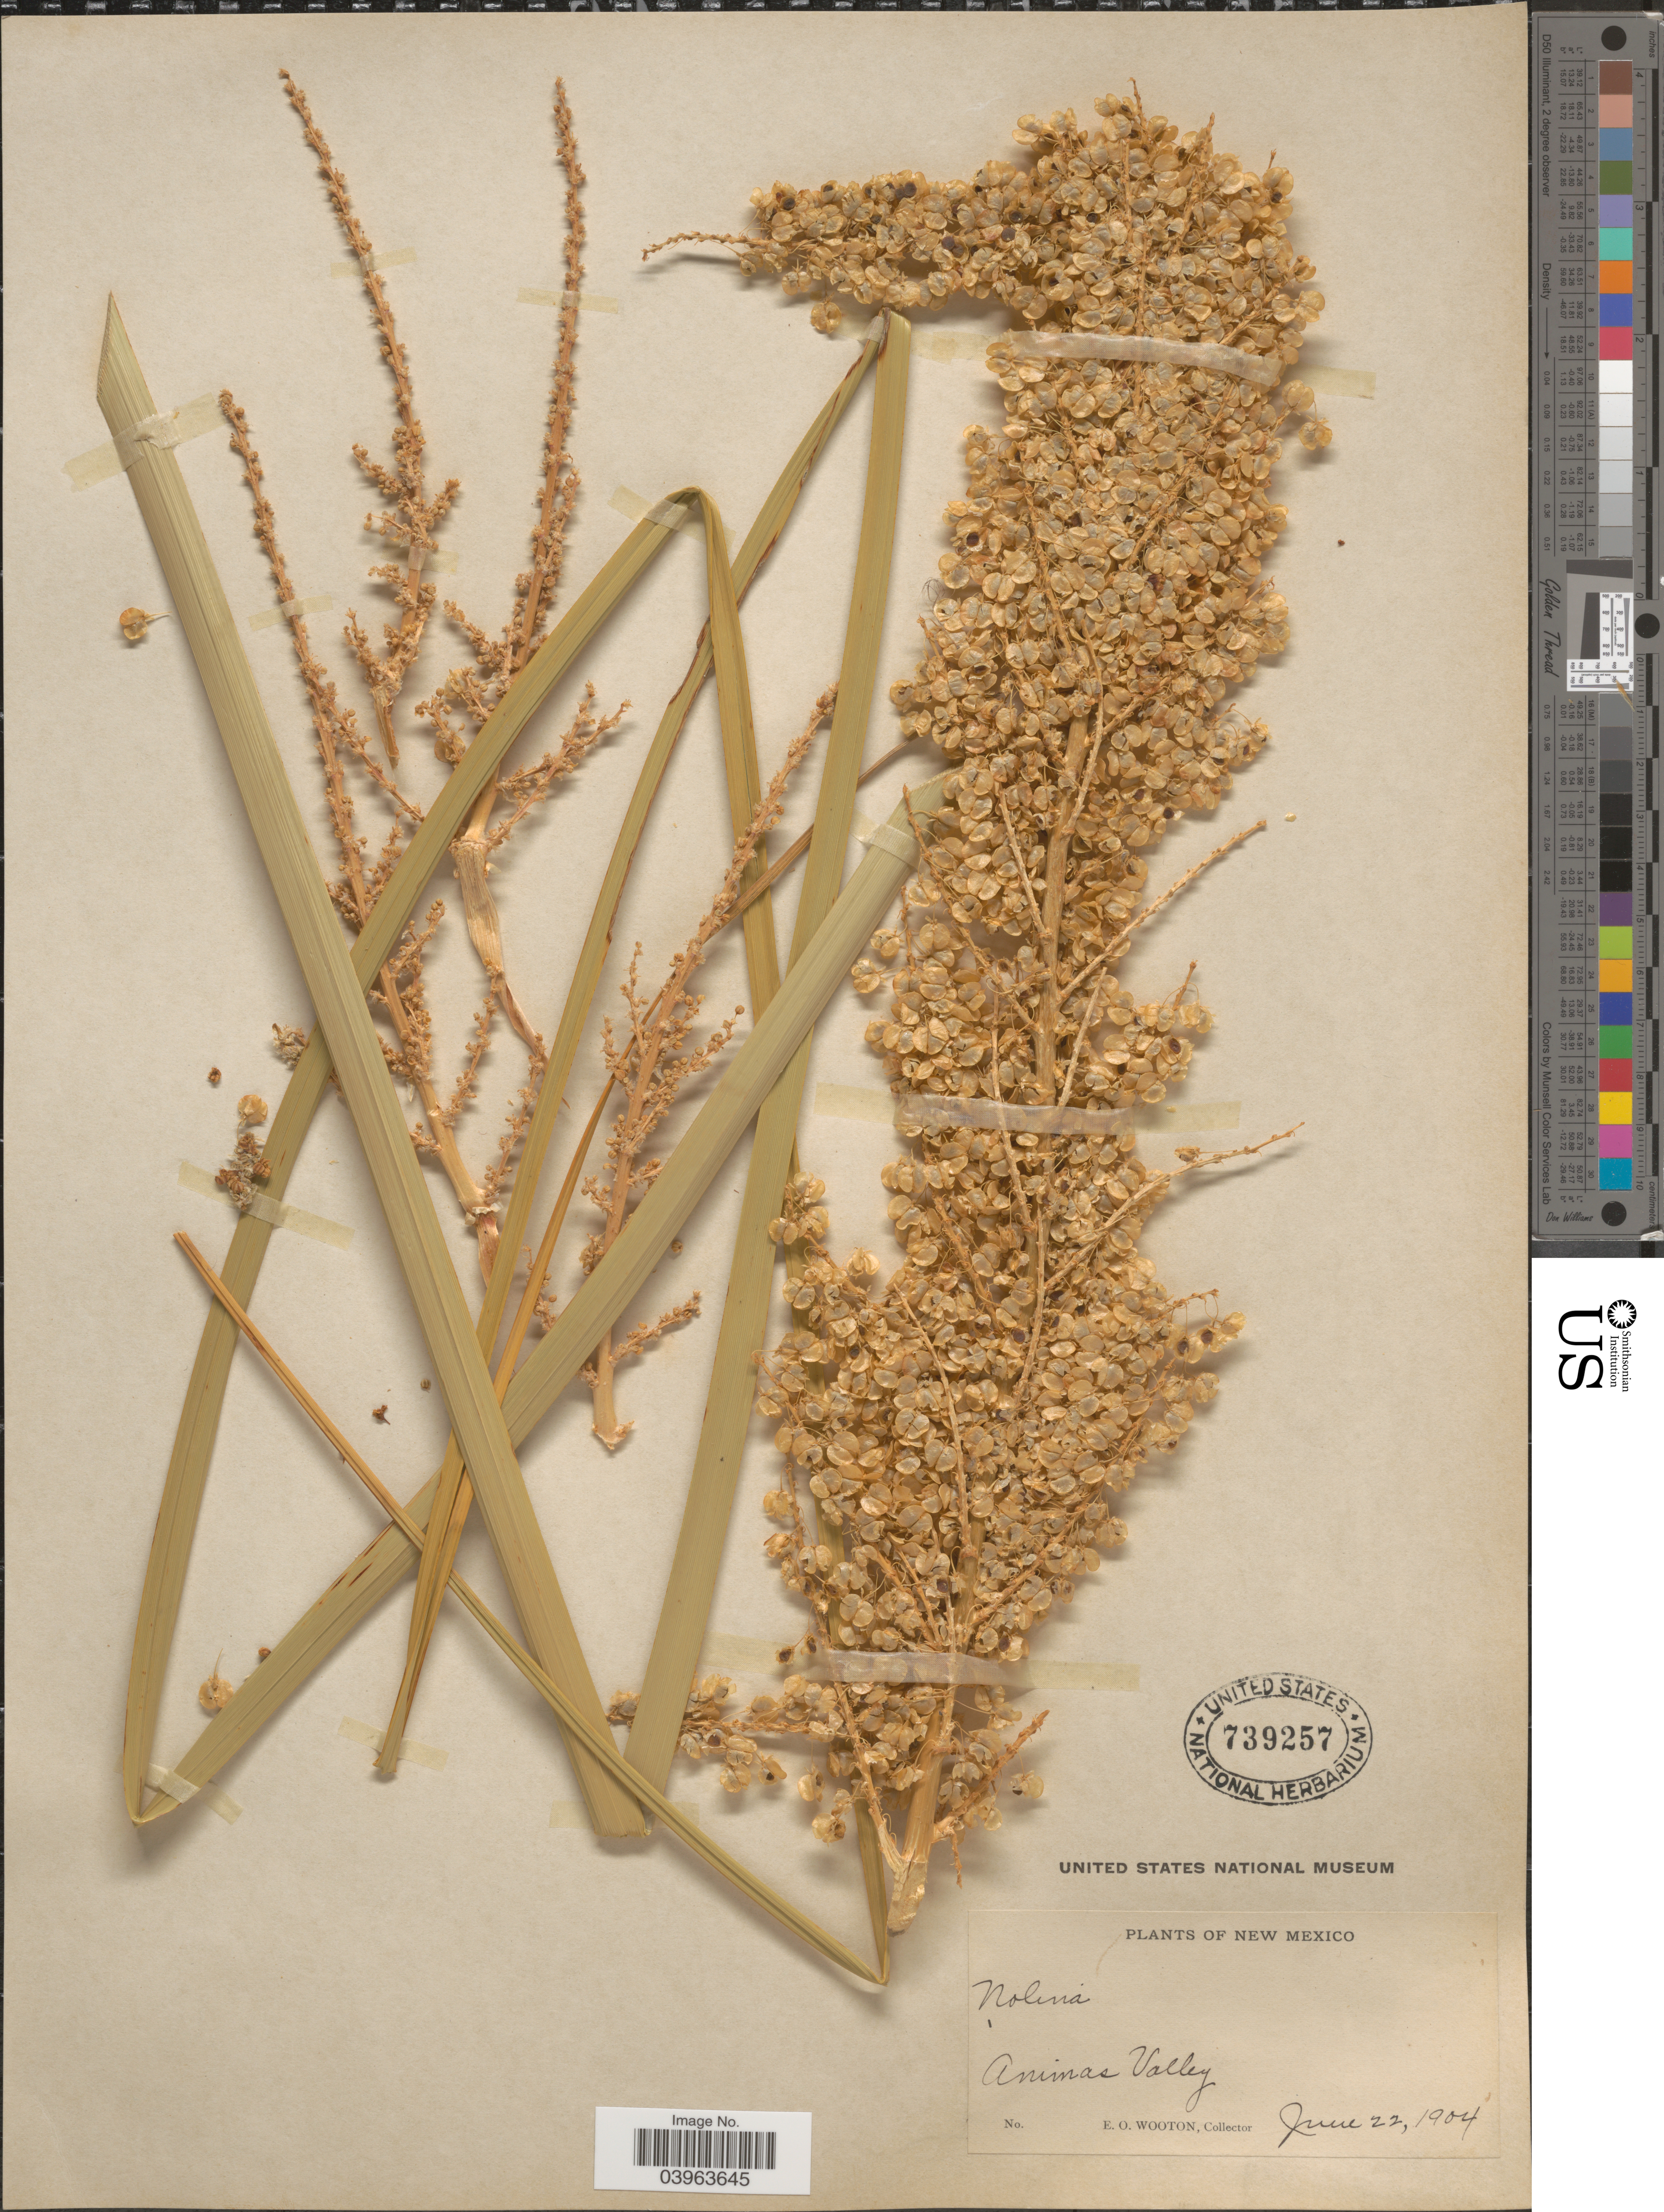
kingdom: Plantae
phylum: Tracheophyta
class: Liliopsida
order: Asparagales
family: Asparagaceae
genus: Nolina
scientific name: Nolina microcarpa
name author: S. Watson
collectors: E. O. Wooton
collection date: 1904-06-22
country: United States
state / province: New Mexico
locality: Animas Valley.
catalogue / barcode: US 739257